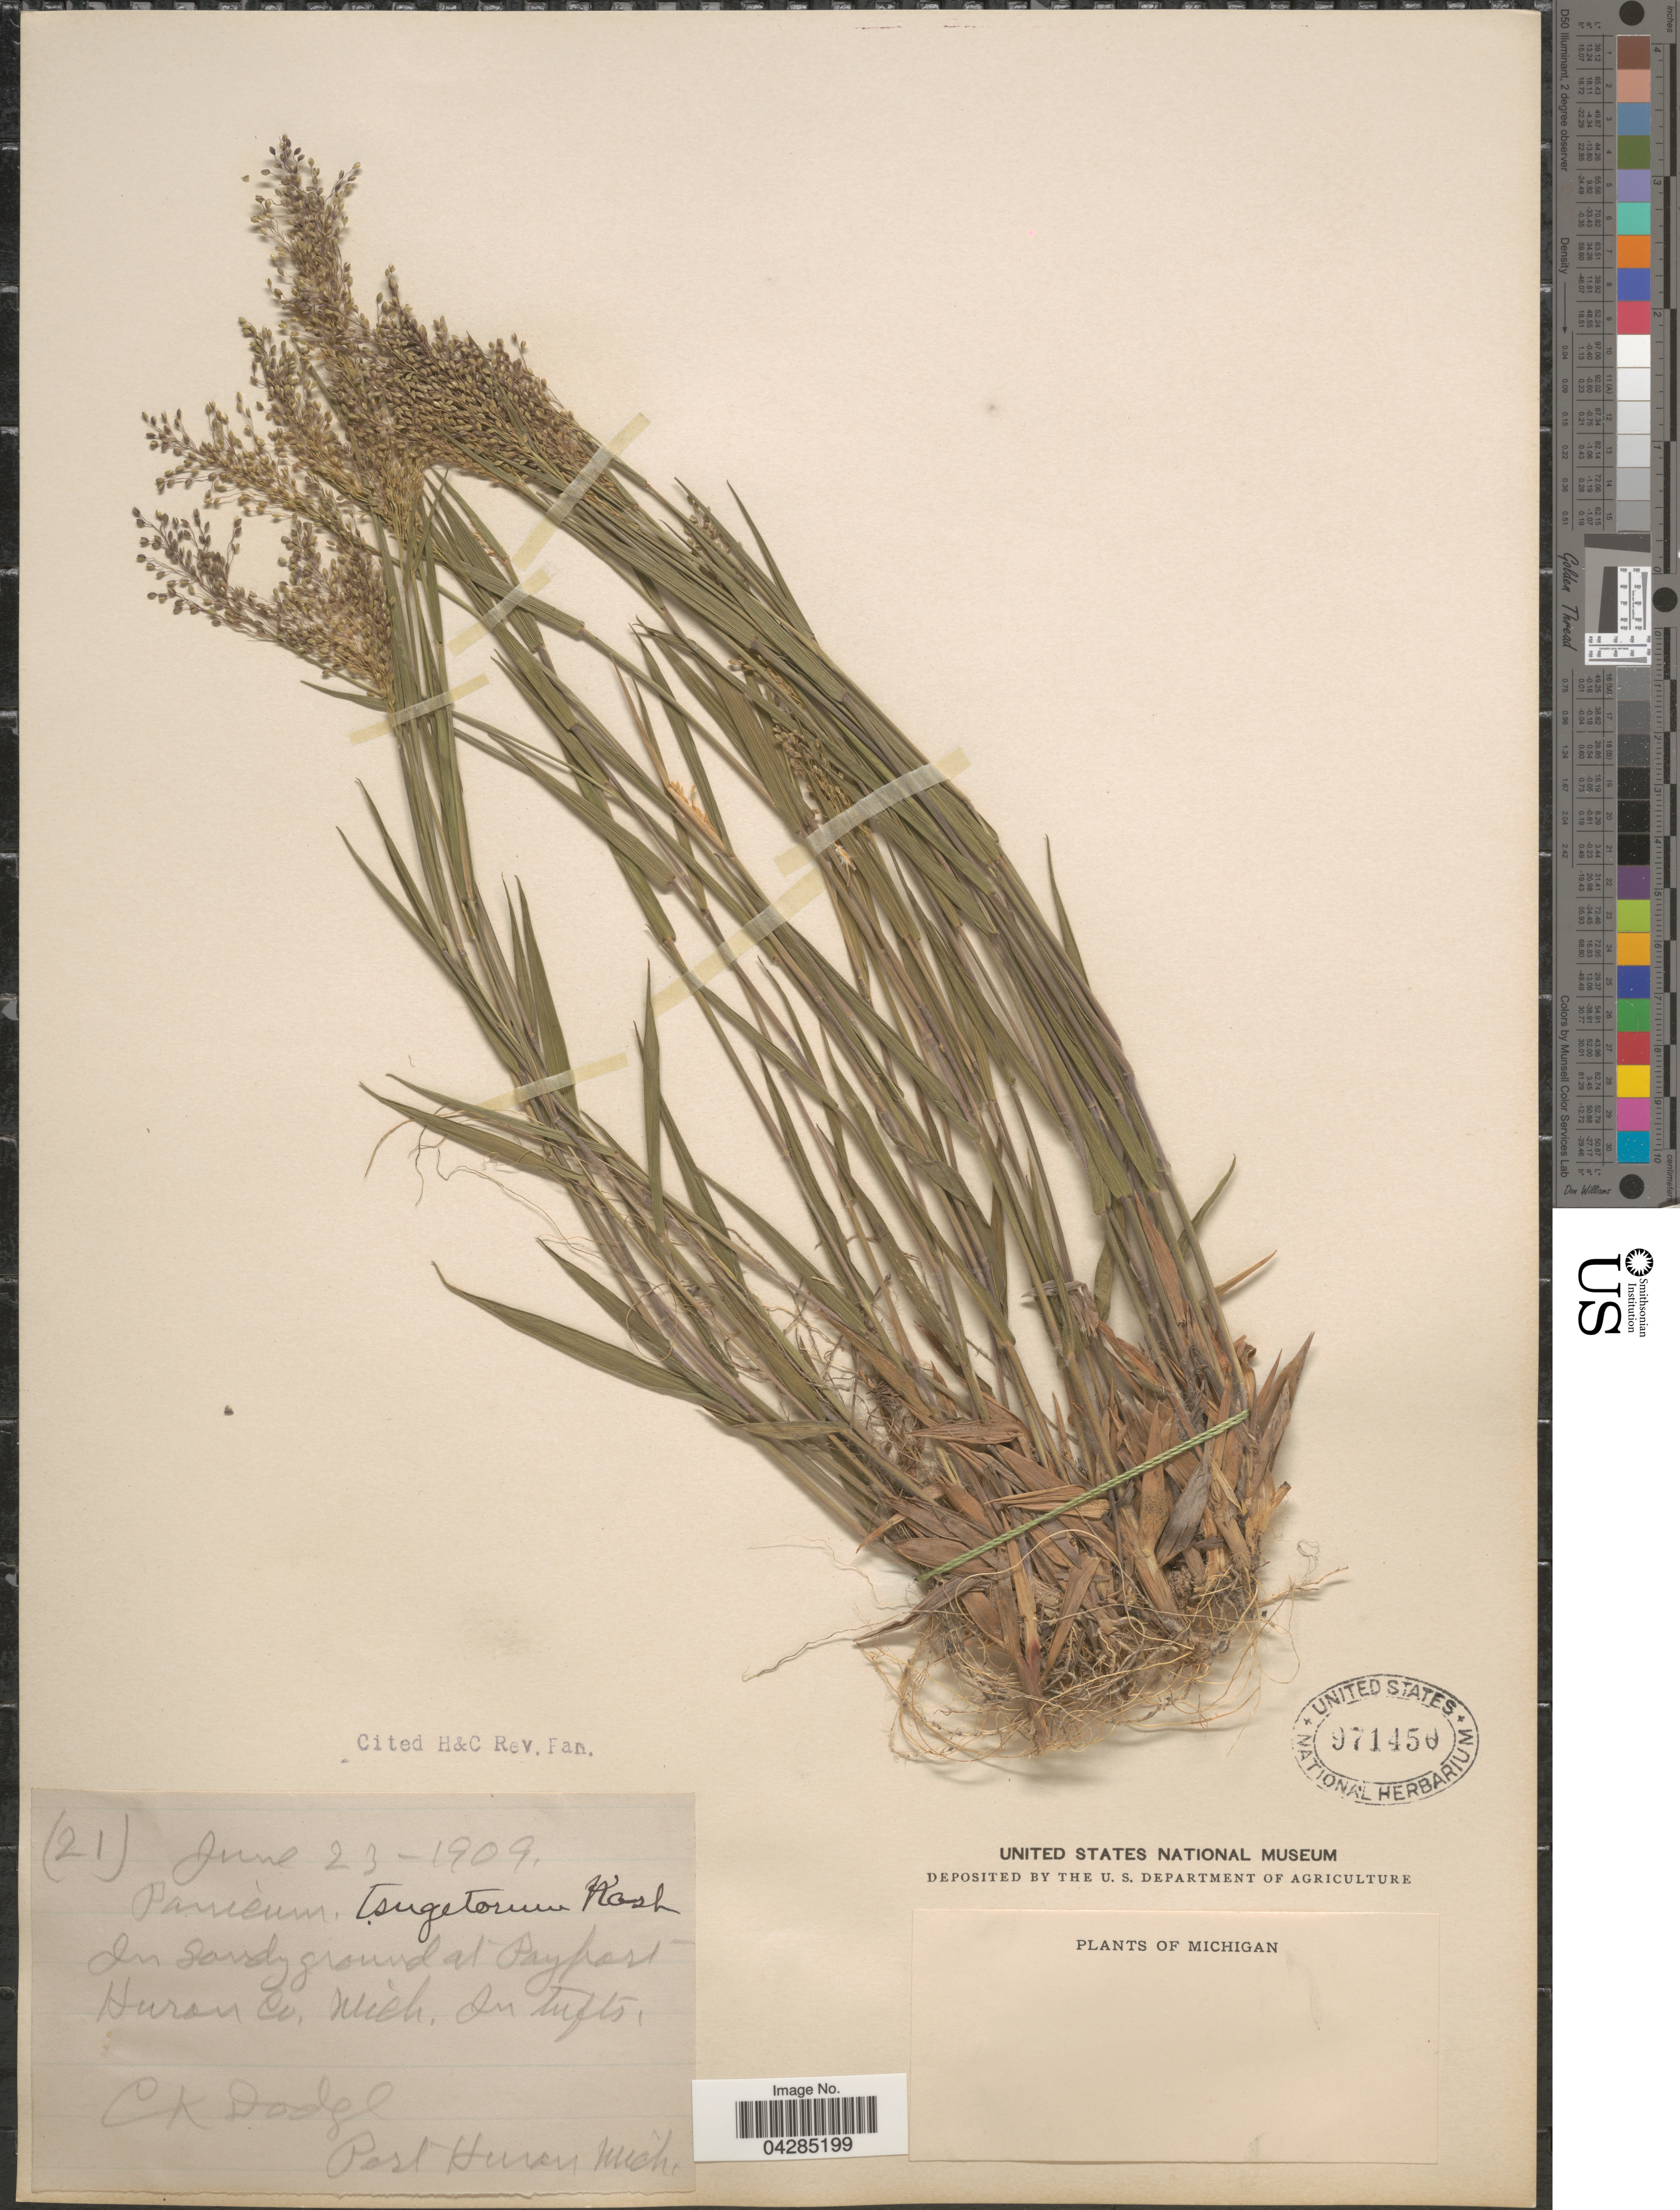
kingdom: Plantae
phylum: Tracheophyta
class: Liliopsida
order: Poales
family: Poaceae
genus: Dichanthelium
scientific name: Dichanthelium portoricense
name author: (Desv. ex Ham.) B.F. Hansen & Wunderlin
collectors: C. Dodge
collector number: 21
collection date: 1909-06-23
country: United States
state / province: Michigan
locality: In sandy ground at Payport Huron Co.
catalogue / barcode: US 971450